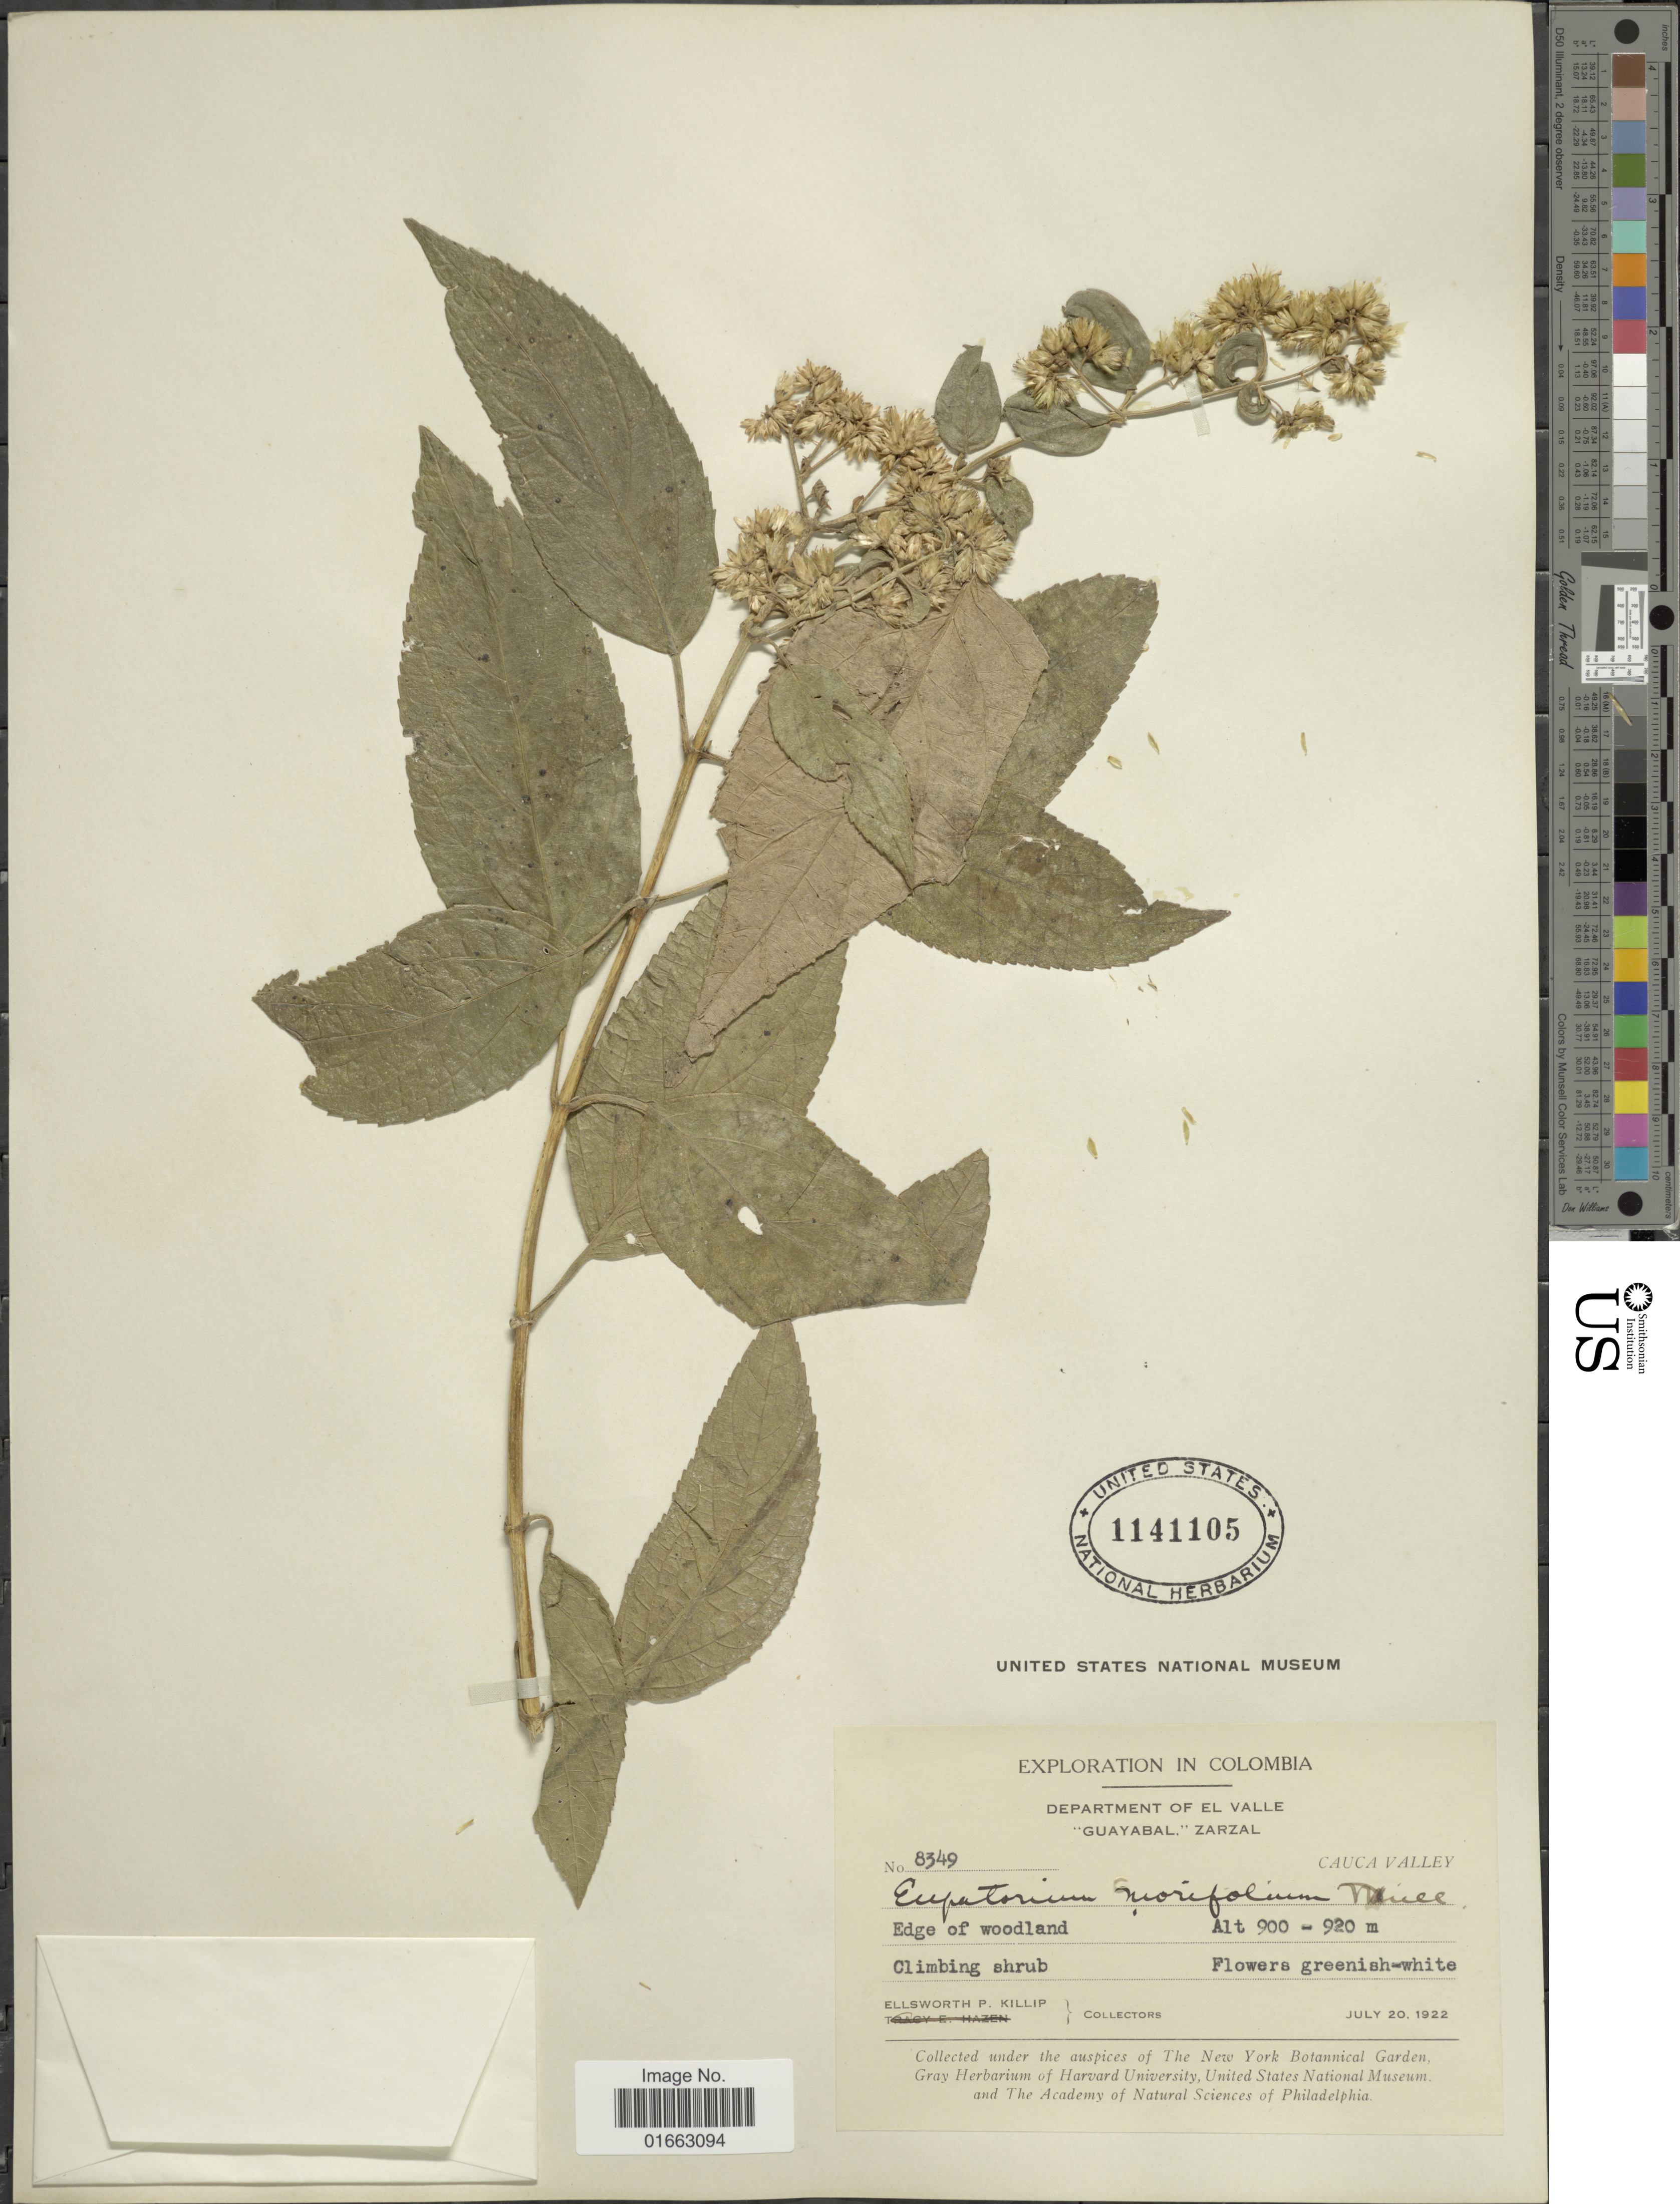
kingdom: Plantae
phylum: Tracheophyta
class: Magnoliopsida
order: Asterales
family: Asteraceae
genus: Critonia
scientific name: Critonia morifolia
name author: (Mill.) R.M. King & H. Rob.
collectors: E. P. Killip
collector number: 8349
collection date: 1922-07-20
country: Colombia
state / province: Valle del Cauca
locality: Department of El Valle, "Guayabal", Zarzal, Cauca Valley, edge of woodland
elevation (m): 900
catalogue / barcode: US 1141105